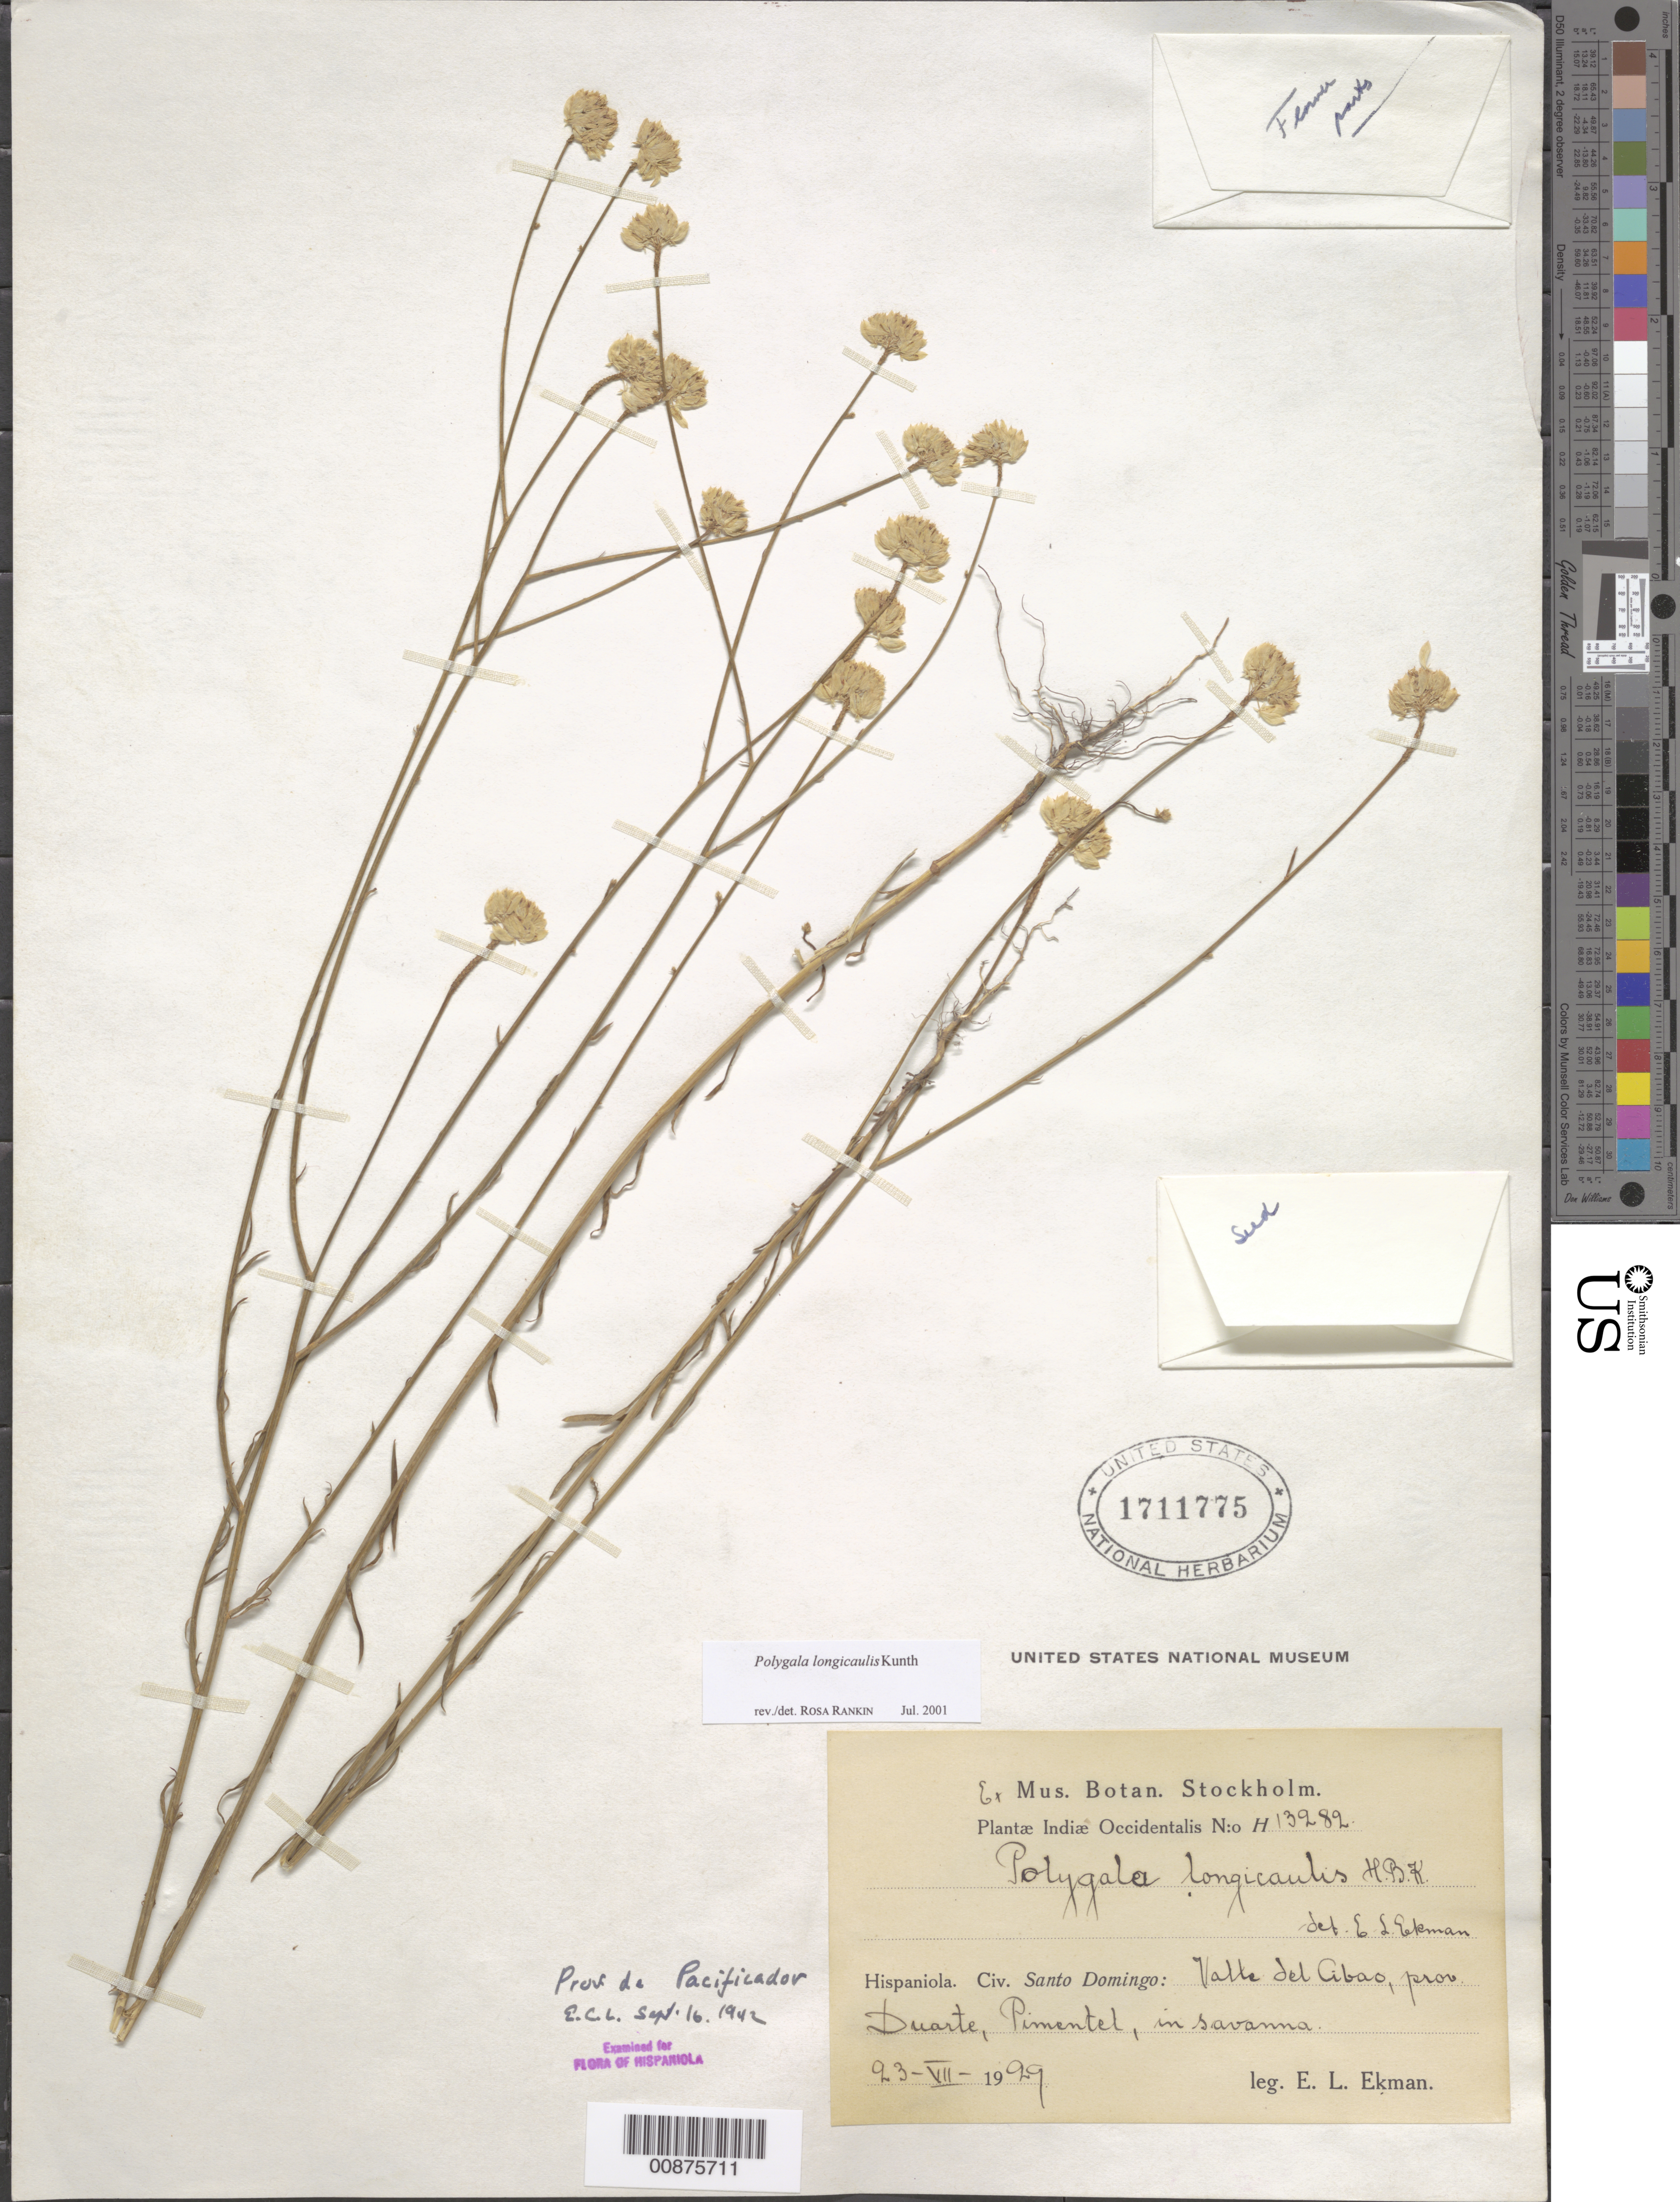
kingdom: Plantae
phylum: Tracheophyta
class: Magnoliopsida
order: Fabales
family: Polygalaceae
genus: Polygala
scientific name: Polygala longicaulis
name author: Kunth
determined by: Rankin Rodriguez, Rosa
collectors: E. L. Ekman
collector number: H 13282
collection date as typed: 23 Jul 1929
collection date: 1929-07-23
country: Dominican Republic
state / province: Duarte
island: Hispaniola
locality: Valle del Cibao, Pimentel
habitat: In savanna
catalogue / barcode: US 1711775